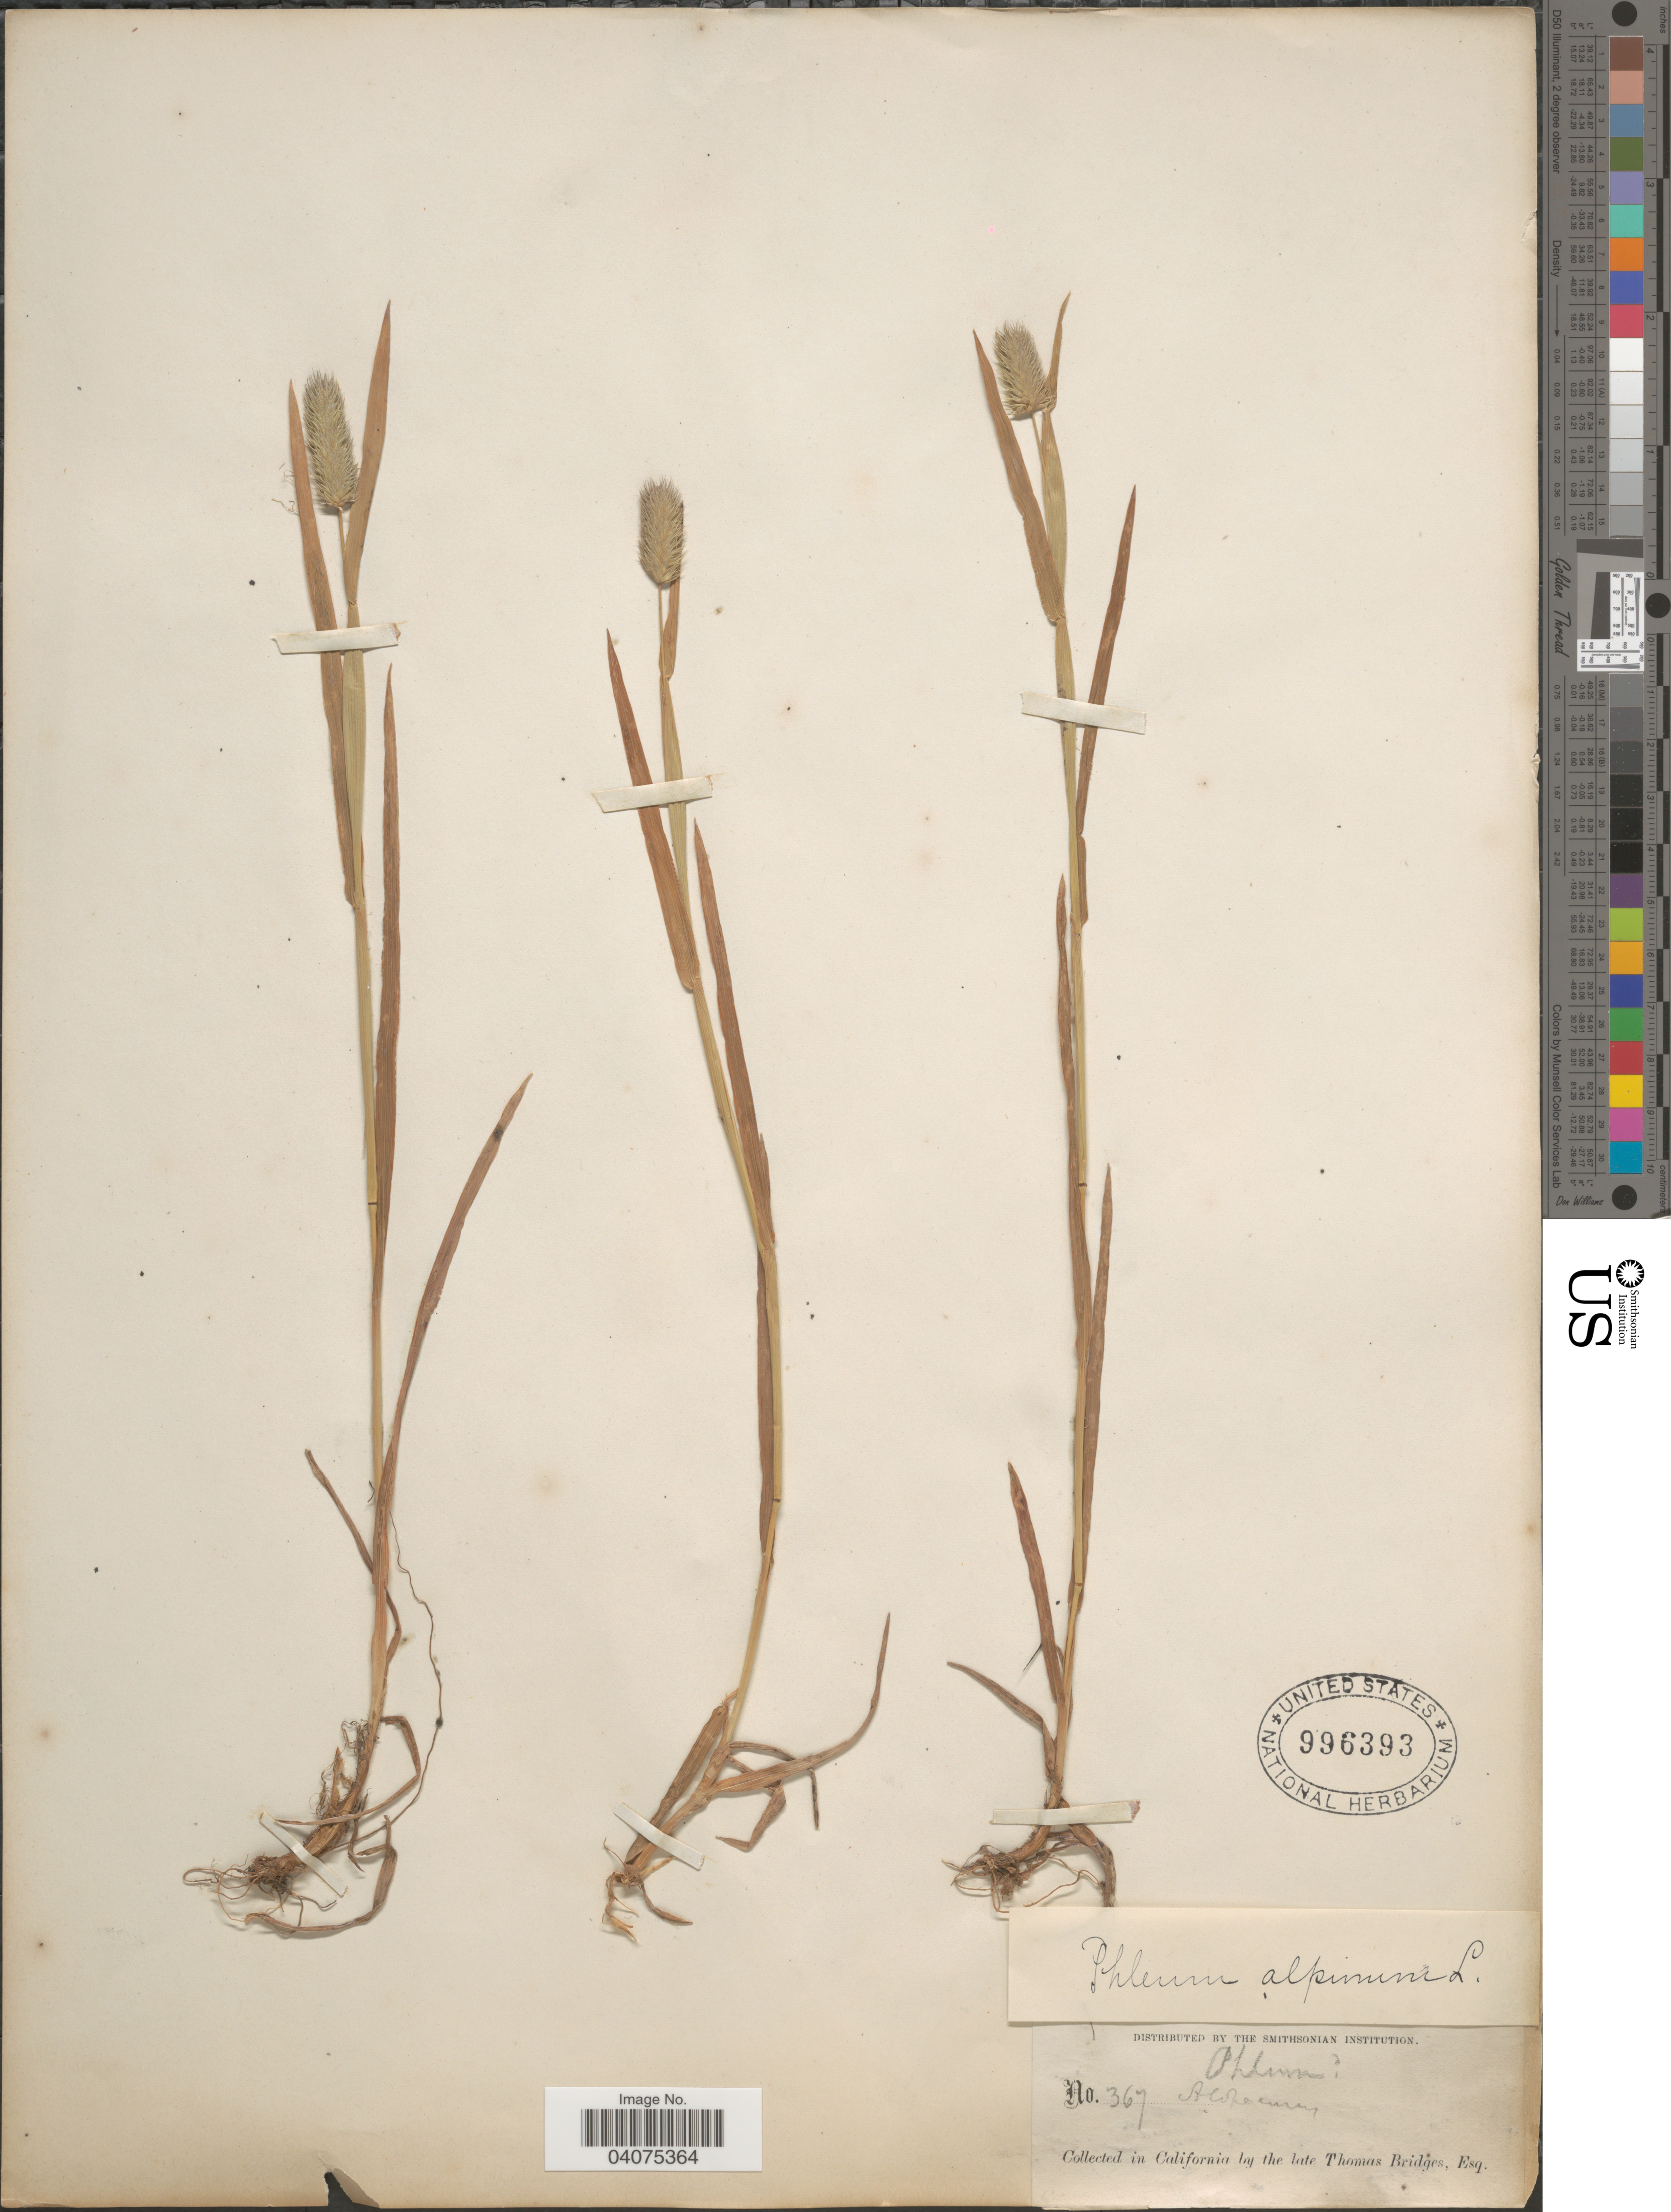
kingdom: Plantae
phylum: Tracheophyta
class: Liliopsida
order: Poales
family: Poaceae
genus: Phleum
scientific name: Phleum alpinum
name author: L.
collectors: T. Bridges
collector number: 367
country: United States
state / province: California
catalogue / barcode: US 996393